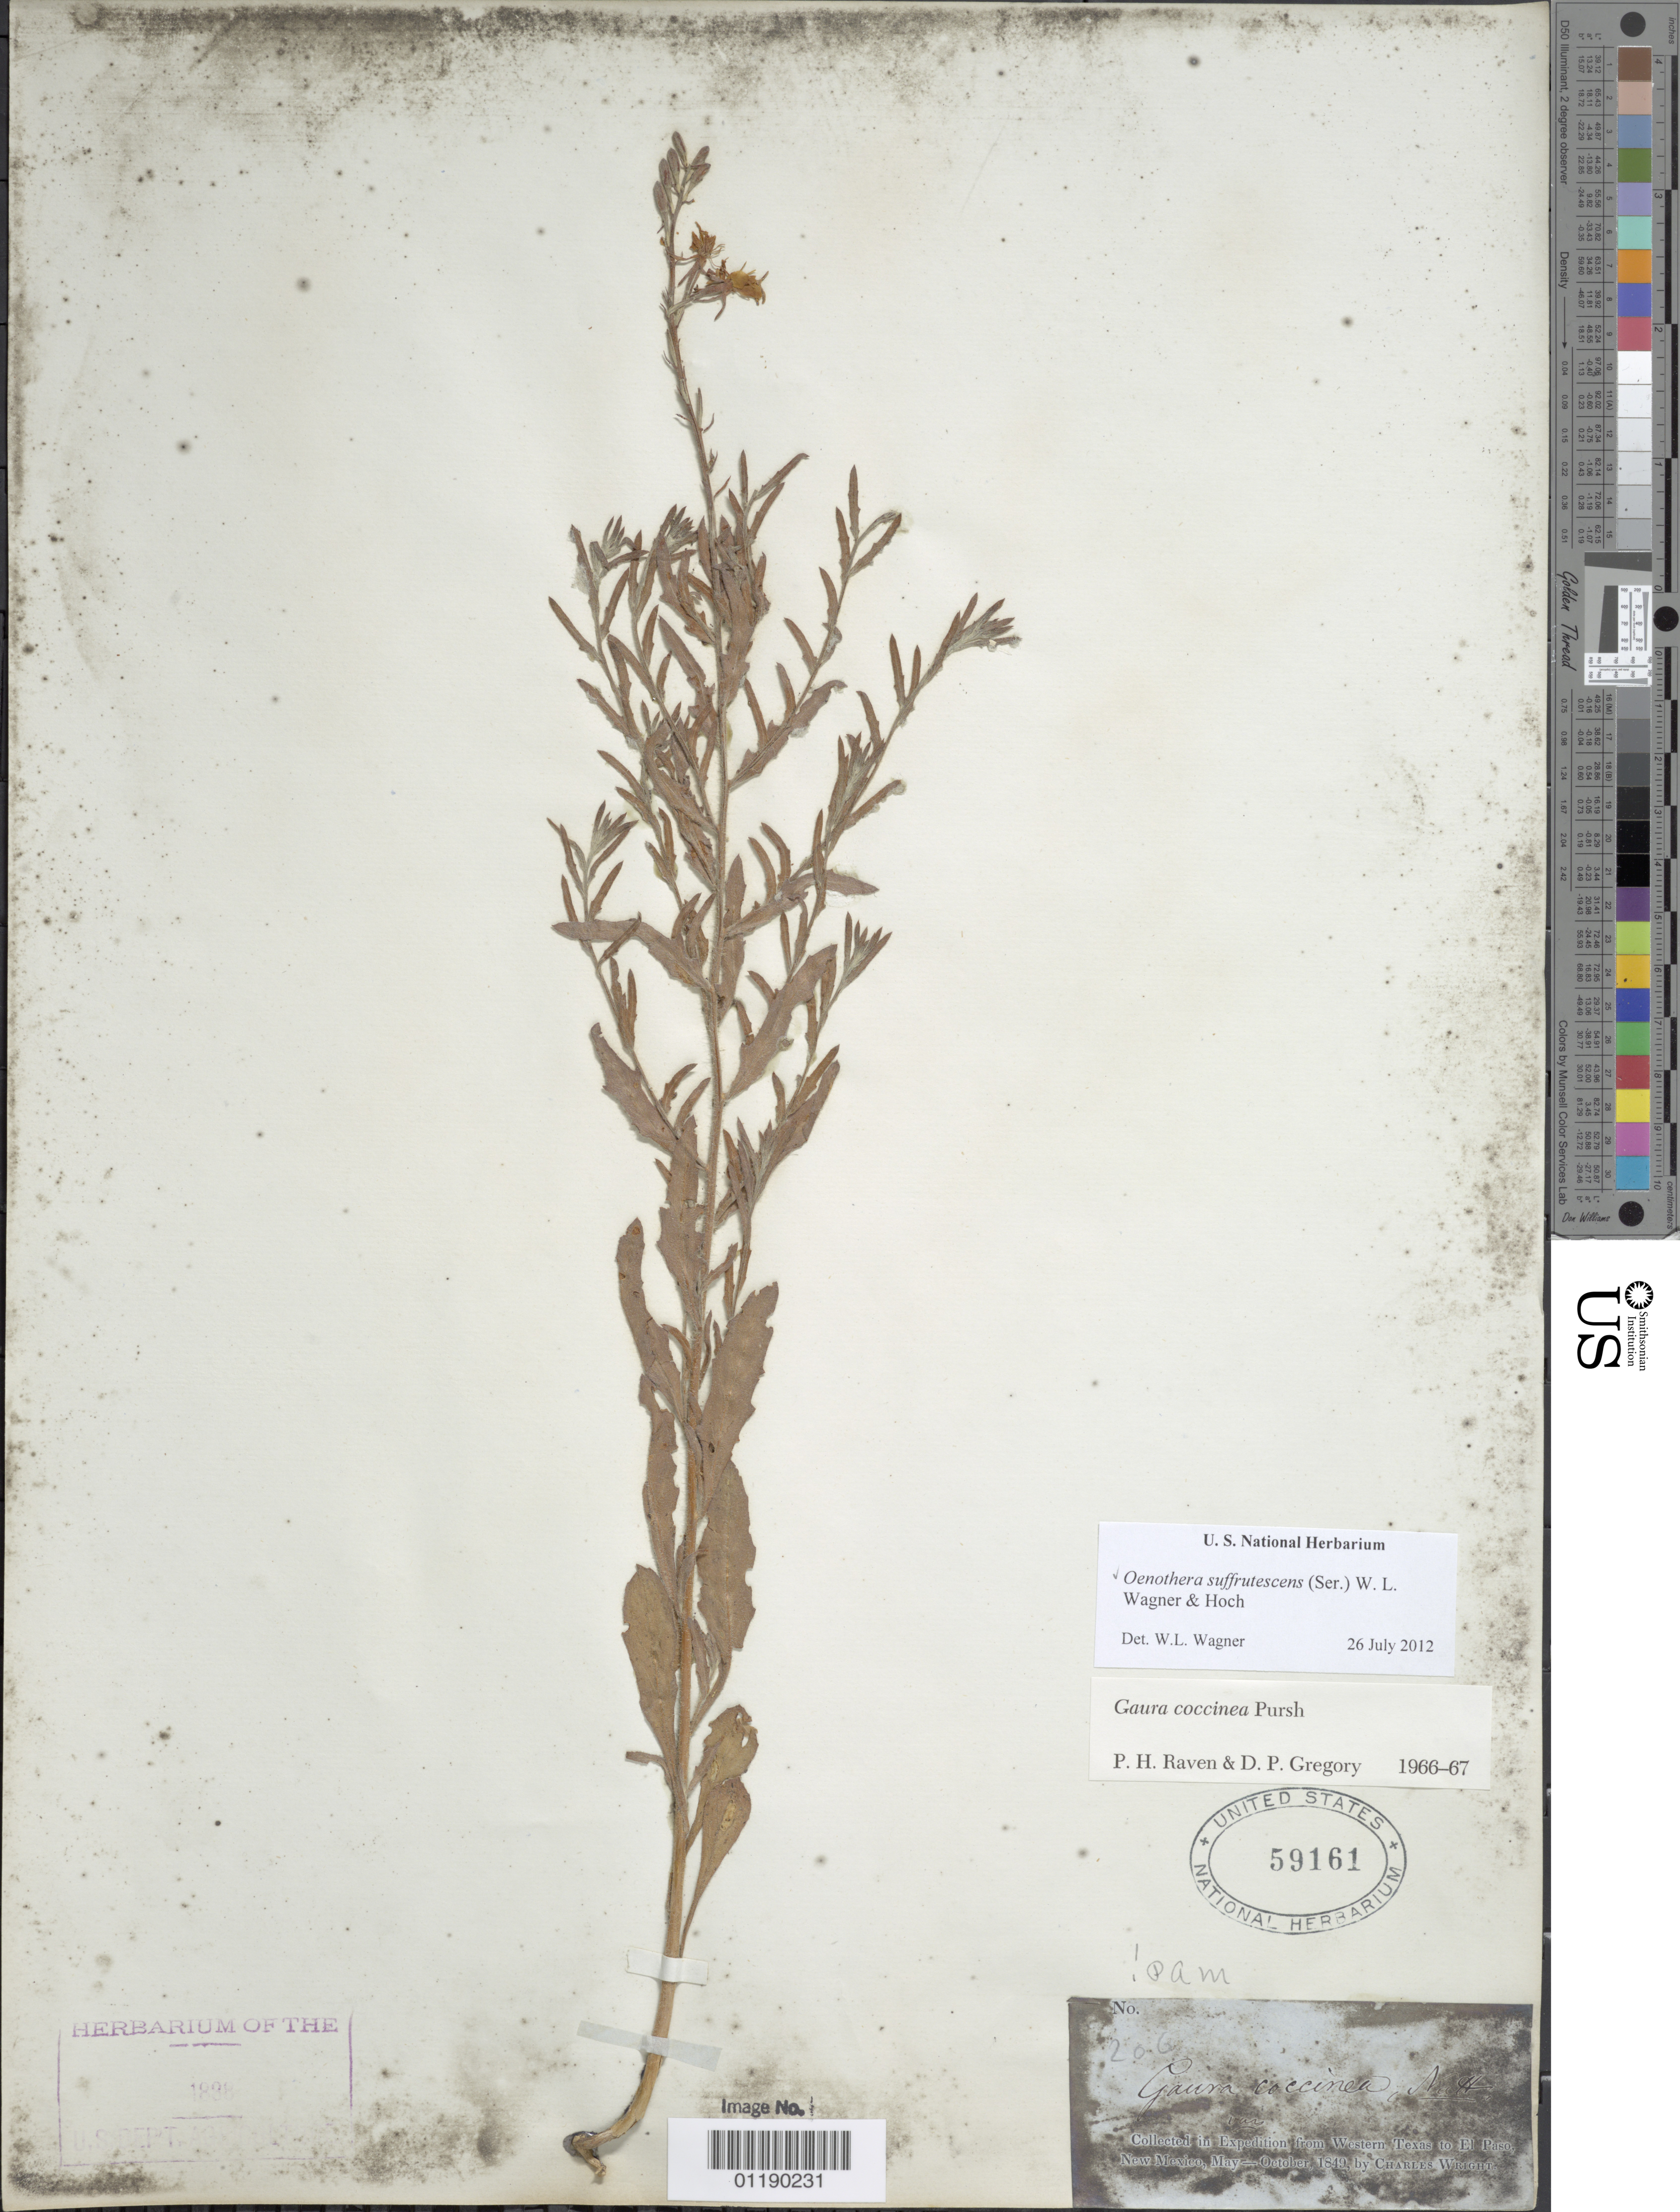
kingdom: Plantae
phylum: Tracheophyta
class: Magnoliopsida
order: Myrtales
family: Onagraceae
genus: Oenothera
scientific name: Oenothera suffrutescens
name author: (Ser.) W.L. Wagner & Hoch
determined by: Wagner, W. L., (BOT), Smithsonian Institution - National Museum of Natural History (UNITED STATES)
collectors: C. Wright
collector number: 206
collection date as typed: May 1849 to -- Oct 1849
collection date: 1849-05/1849-10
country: United States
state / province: New Mexico / Texas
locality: from Western Texas to El Paso, New Mexico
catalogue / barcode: US 59161